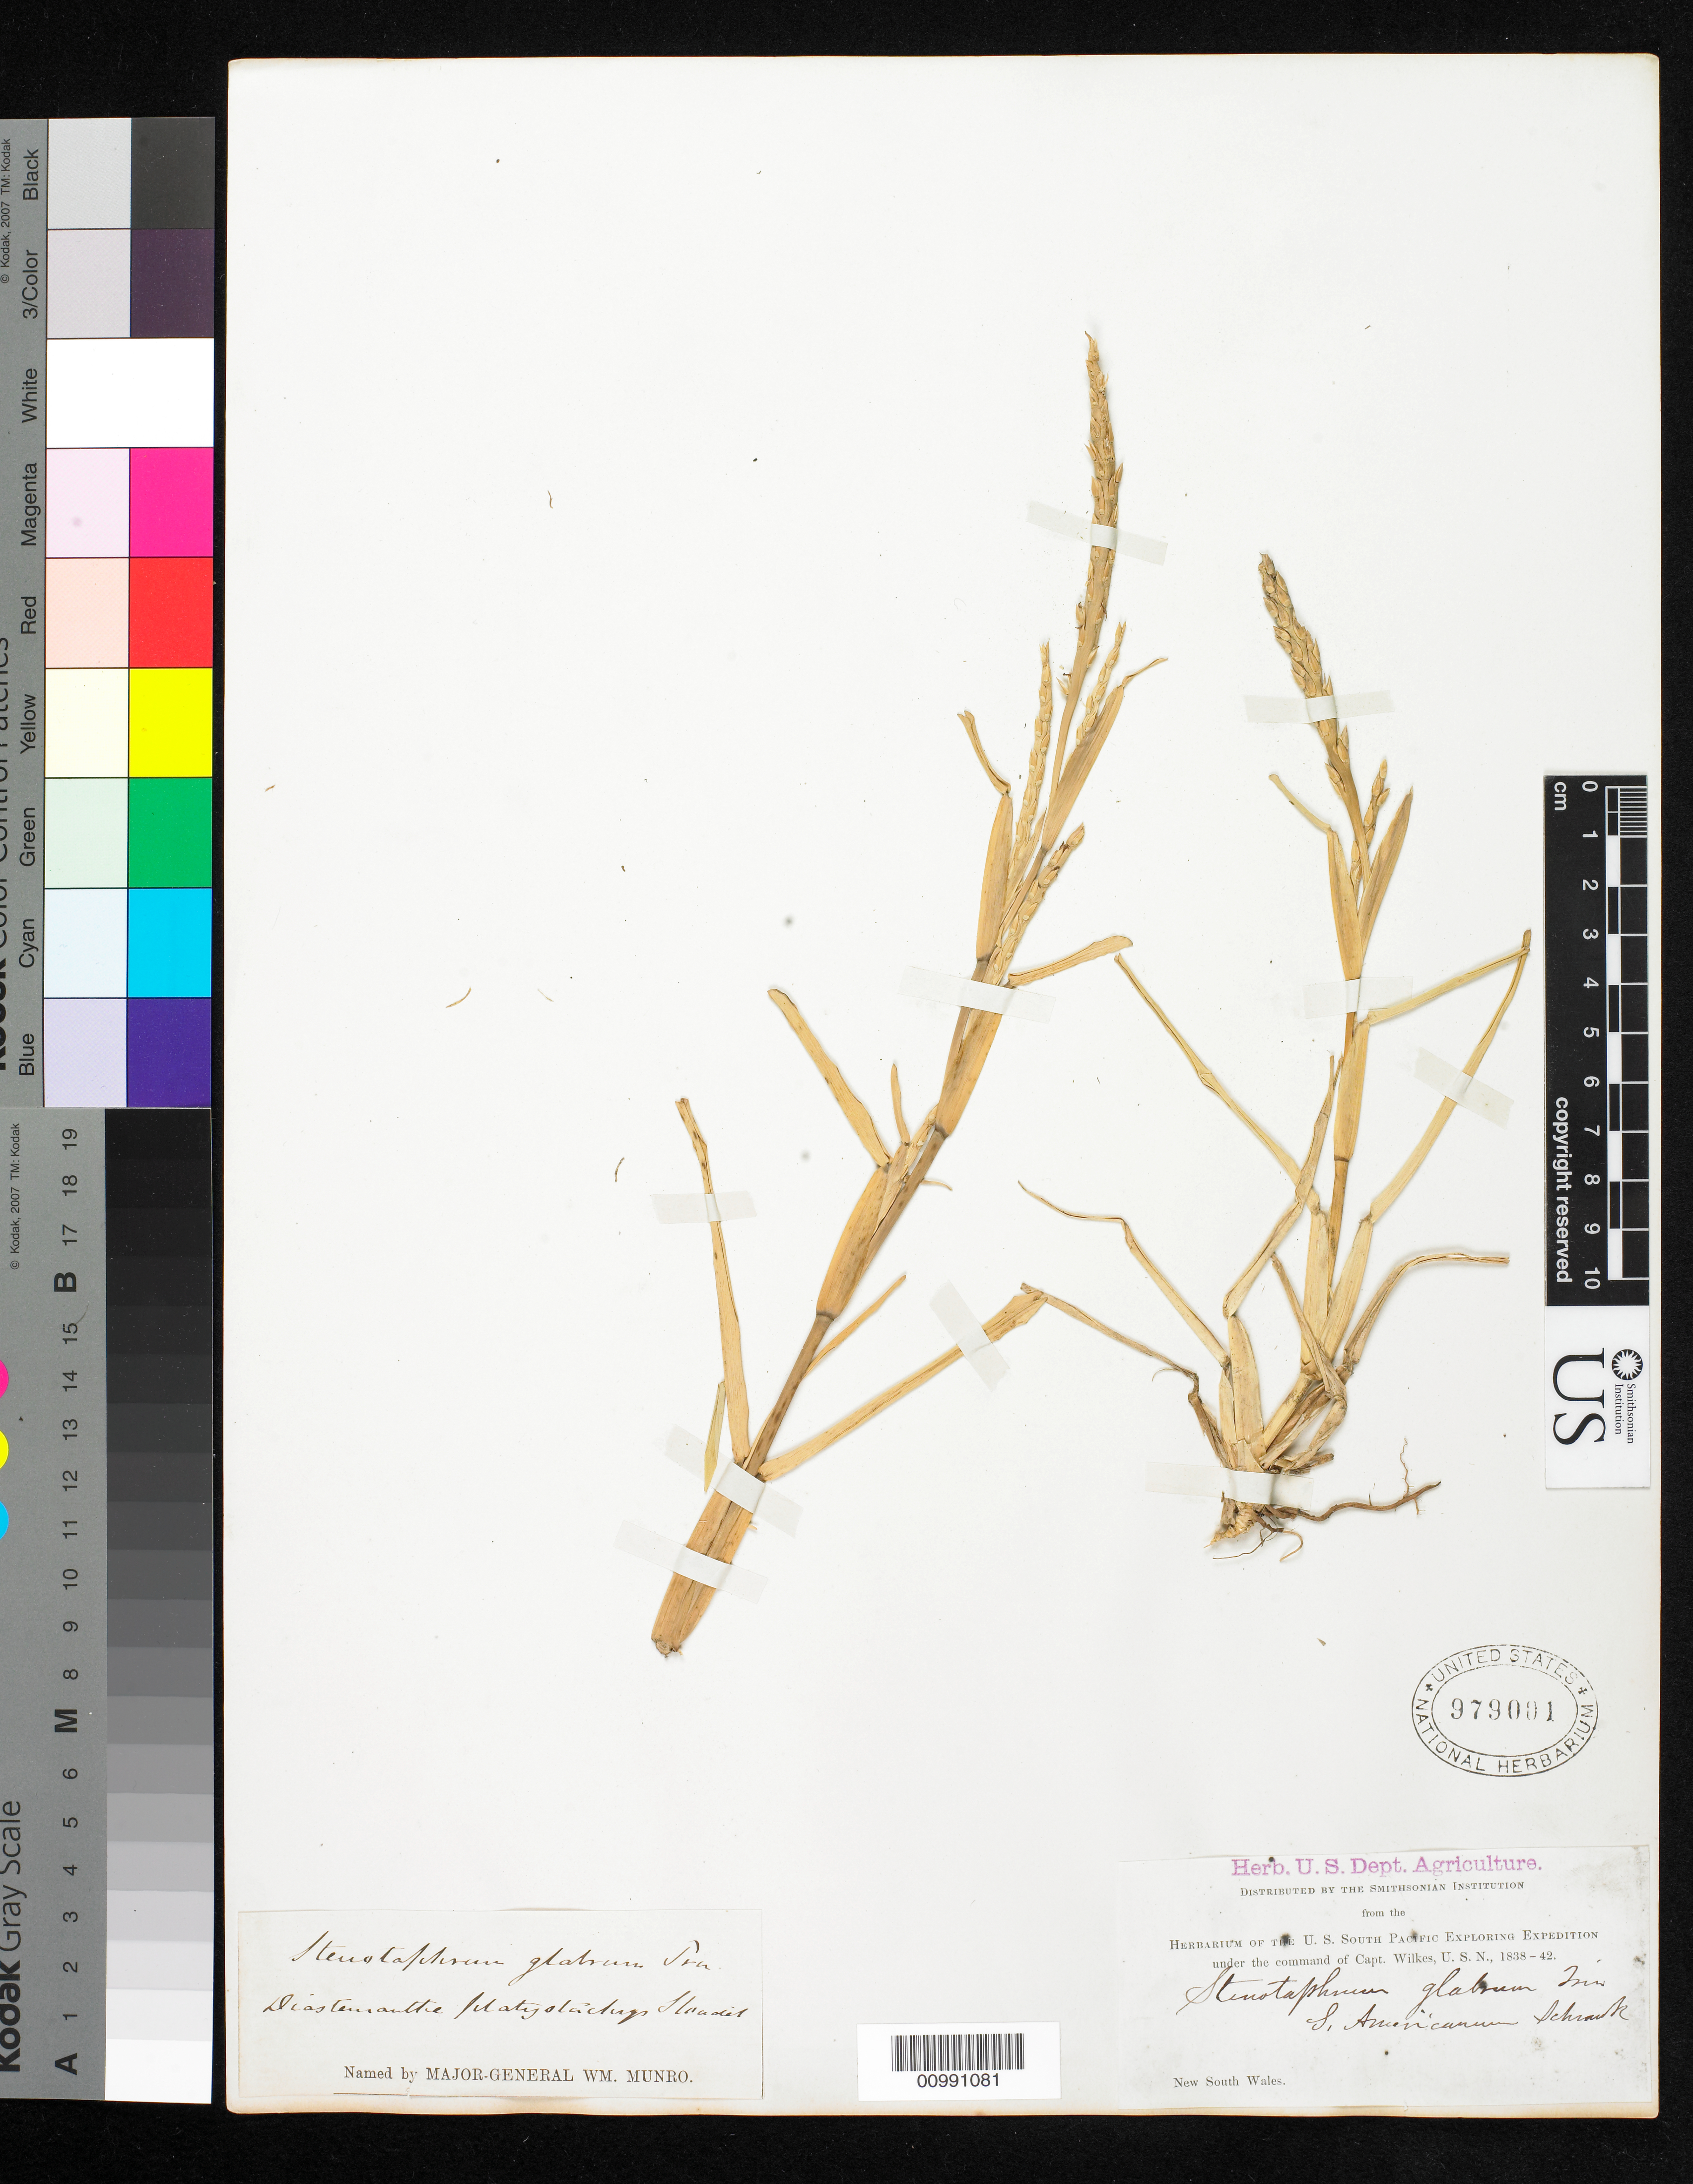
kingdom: Plantae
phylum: Tracheophyta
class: Liliopsida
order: Poales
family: Poaceae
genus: Stenotaphrum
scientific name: Stenotaphrum micranthum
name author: (Desv.) C.E. Hubb.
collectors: Wilkes Explor. Exped.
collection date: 1838/1842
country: Australia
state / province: New South Wales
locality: New South Wales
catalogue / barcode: US 979001